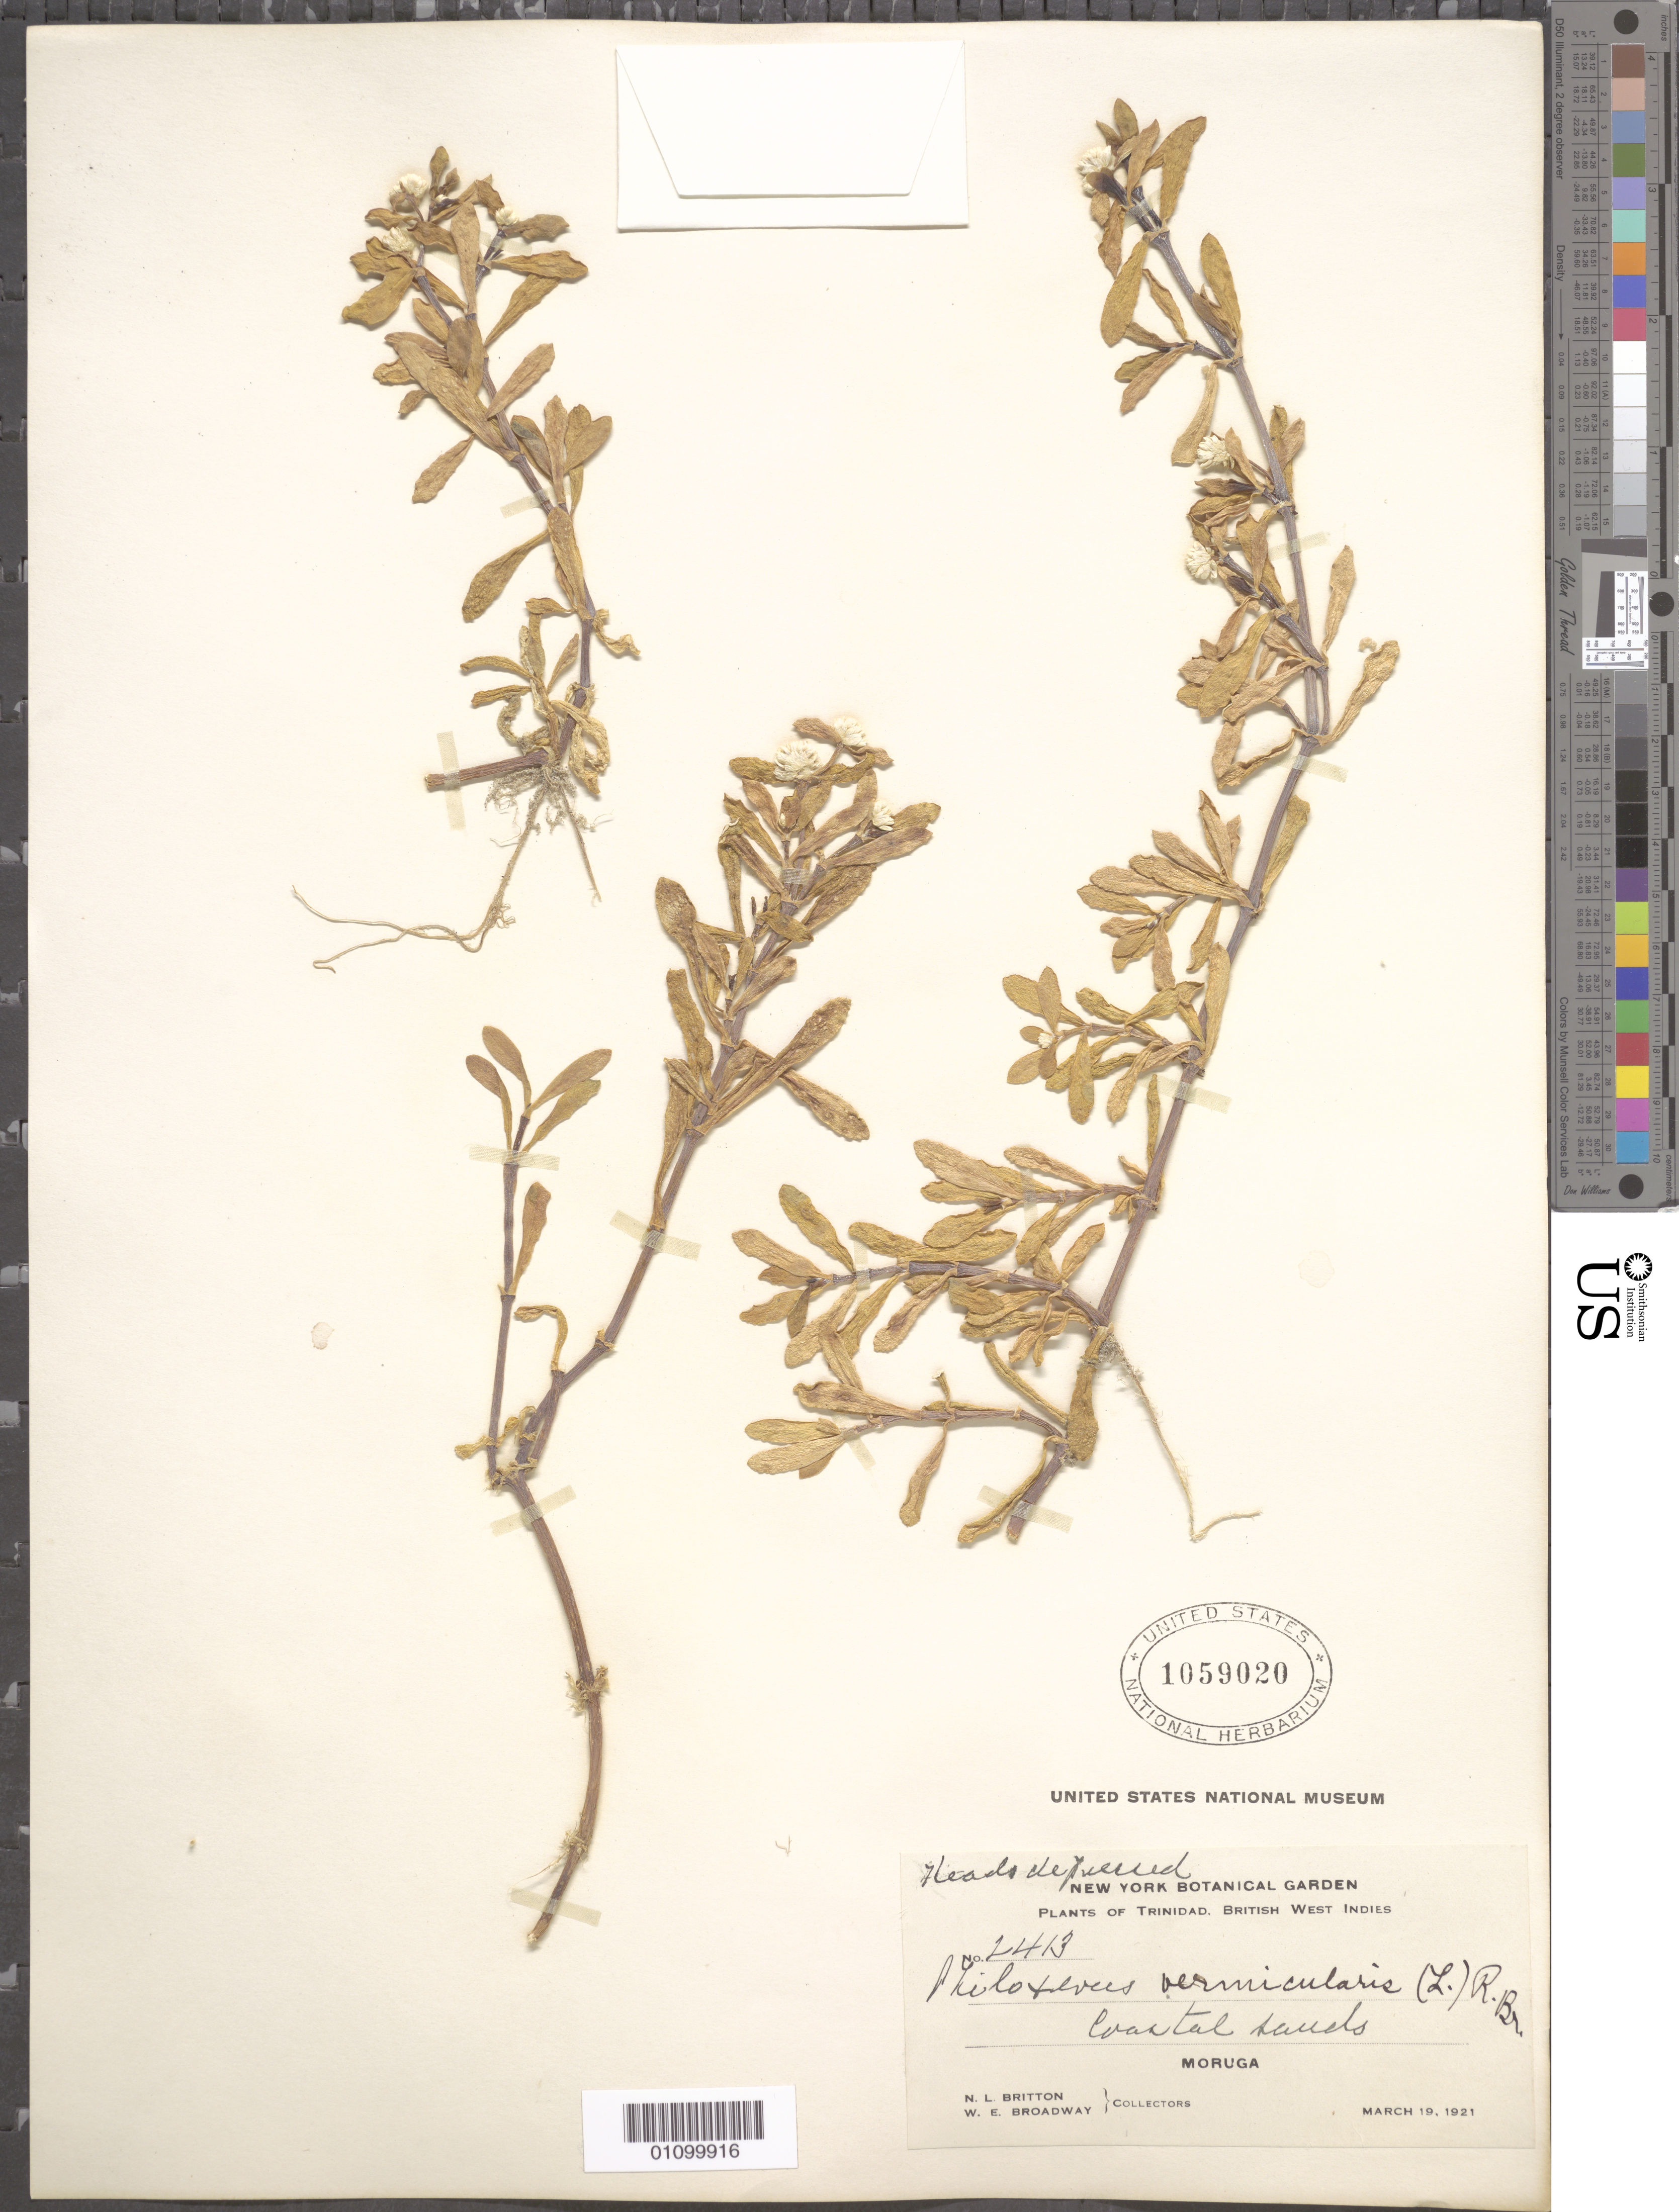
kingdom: Plantae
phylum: Tracheophyta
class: Magnoliopsida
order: Caryophyllales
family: Amaranthaceae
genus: Gomphrena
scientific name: Gomphrena portulacoides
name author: (A. St.-Hil.) T. Ortuño & Borsch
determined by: Strong, Mark T., (BOT), Smithsonian Institution - National Museum of Natural History (UNITED STATES)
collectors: N. Britton & W. E. Broadway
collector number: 1413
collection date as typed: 19 Mar 1921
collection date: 1921-03-19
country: Trinidad and Tobago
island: Trinidad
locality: Coastal sands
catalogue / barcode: US 1059020